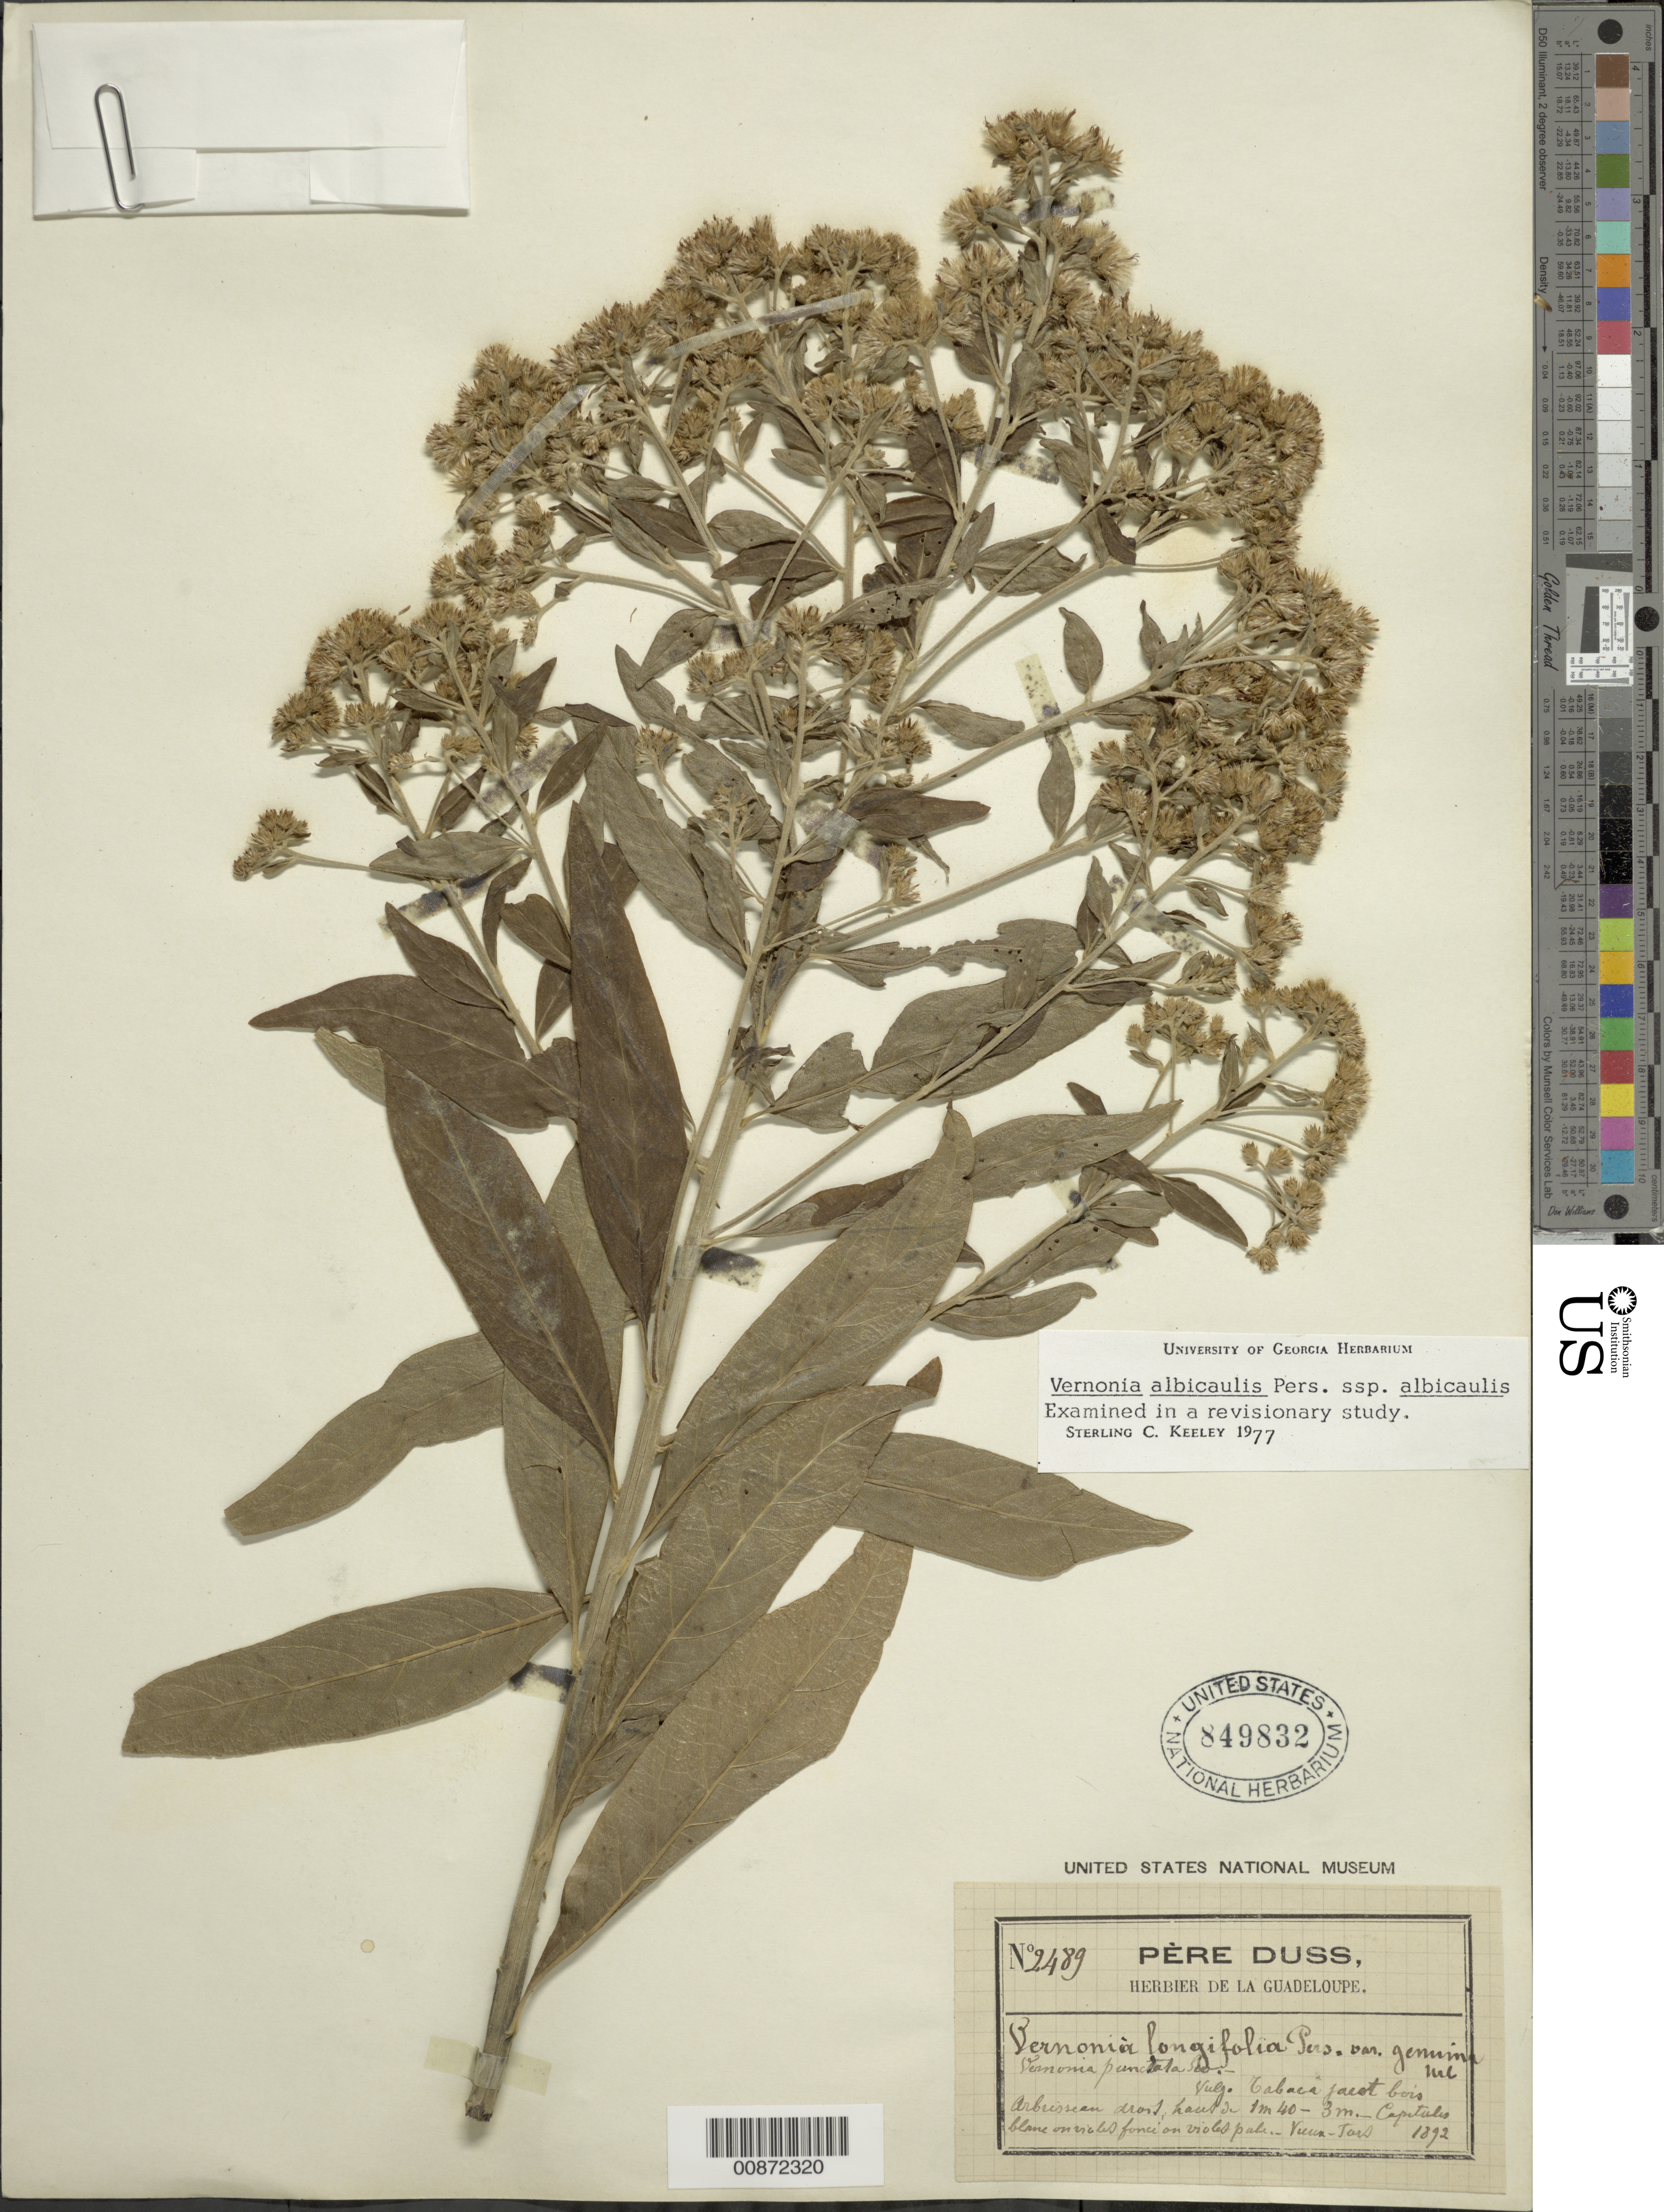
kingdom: Plantae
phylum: Tracheophyta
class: Magnoliopsida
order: Asterales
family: Asteraceae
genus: Lepidaploa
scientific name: Lepidaploa glabra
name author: (Willd.) H. Rob.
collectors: Père Duss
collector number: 2489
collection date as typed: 1892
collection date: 1892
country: Guadeloupe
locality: Capitales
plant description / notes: Common name: Tabaca jacot bois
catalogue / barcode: US 849832